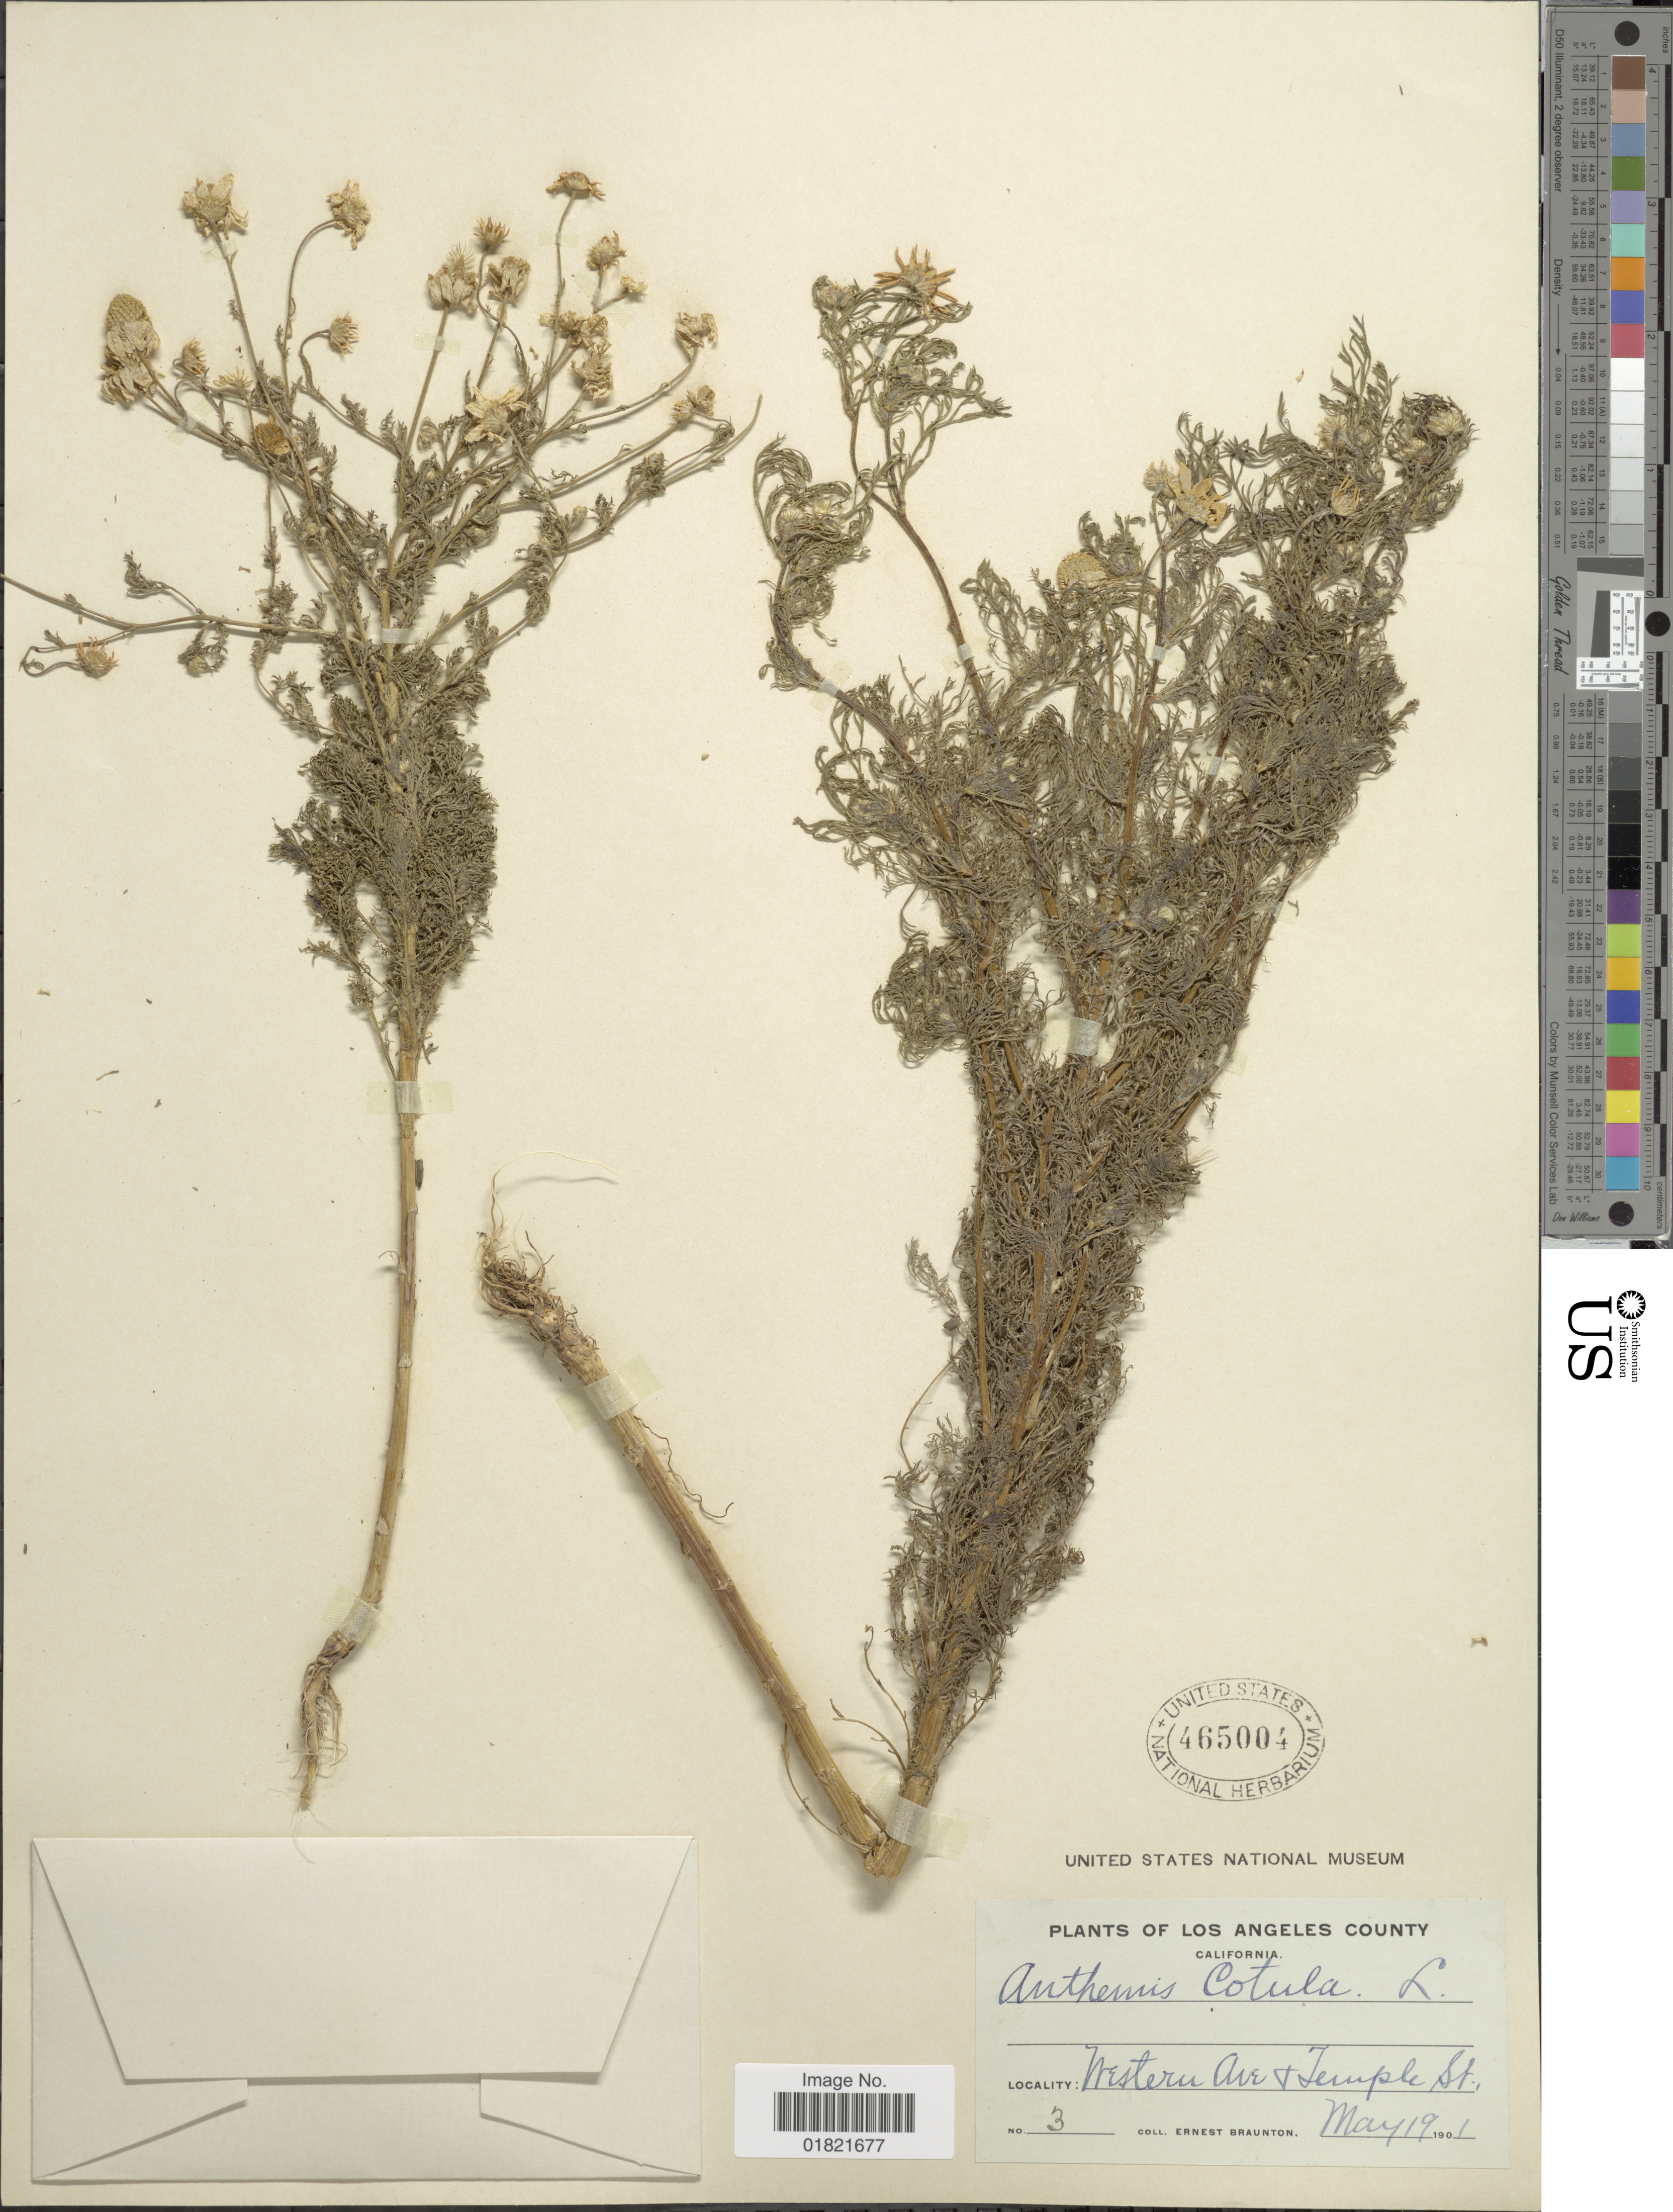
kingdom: Plantae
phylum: Tracheophyta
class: Magnoliopsida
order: Asterales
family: Asteraceae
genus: Anthemis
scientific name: Anthemis cotula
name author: L.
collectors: E. Braunton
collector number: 3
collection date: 1901-05-19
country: United States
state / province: California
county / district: Los Angeles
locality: Los Angeles County, Western Ave & Temple St.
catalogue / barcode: US 465004